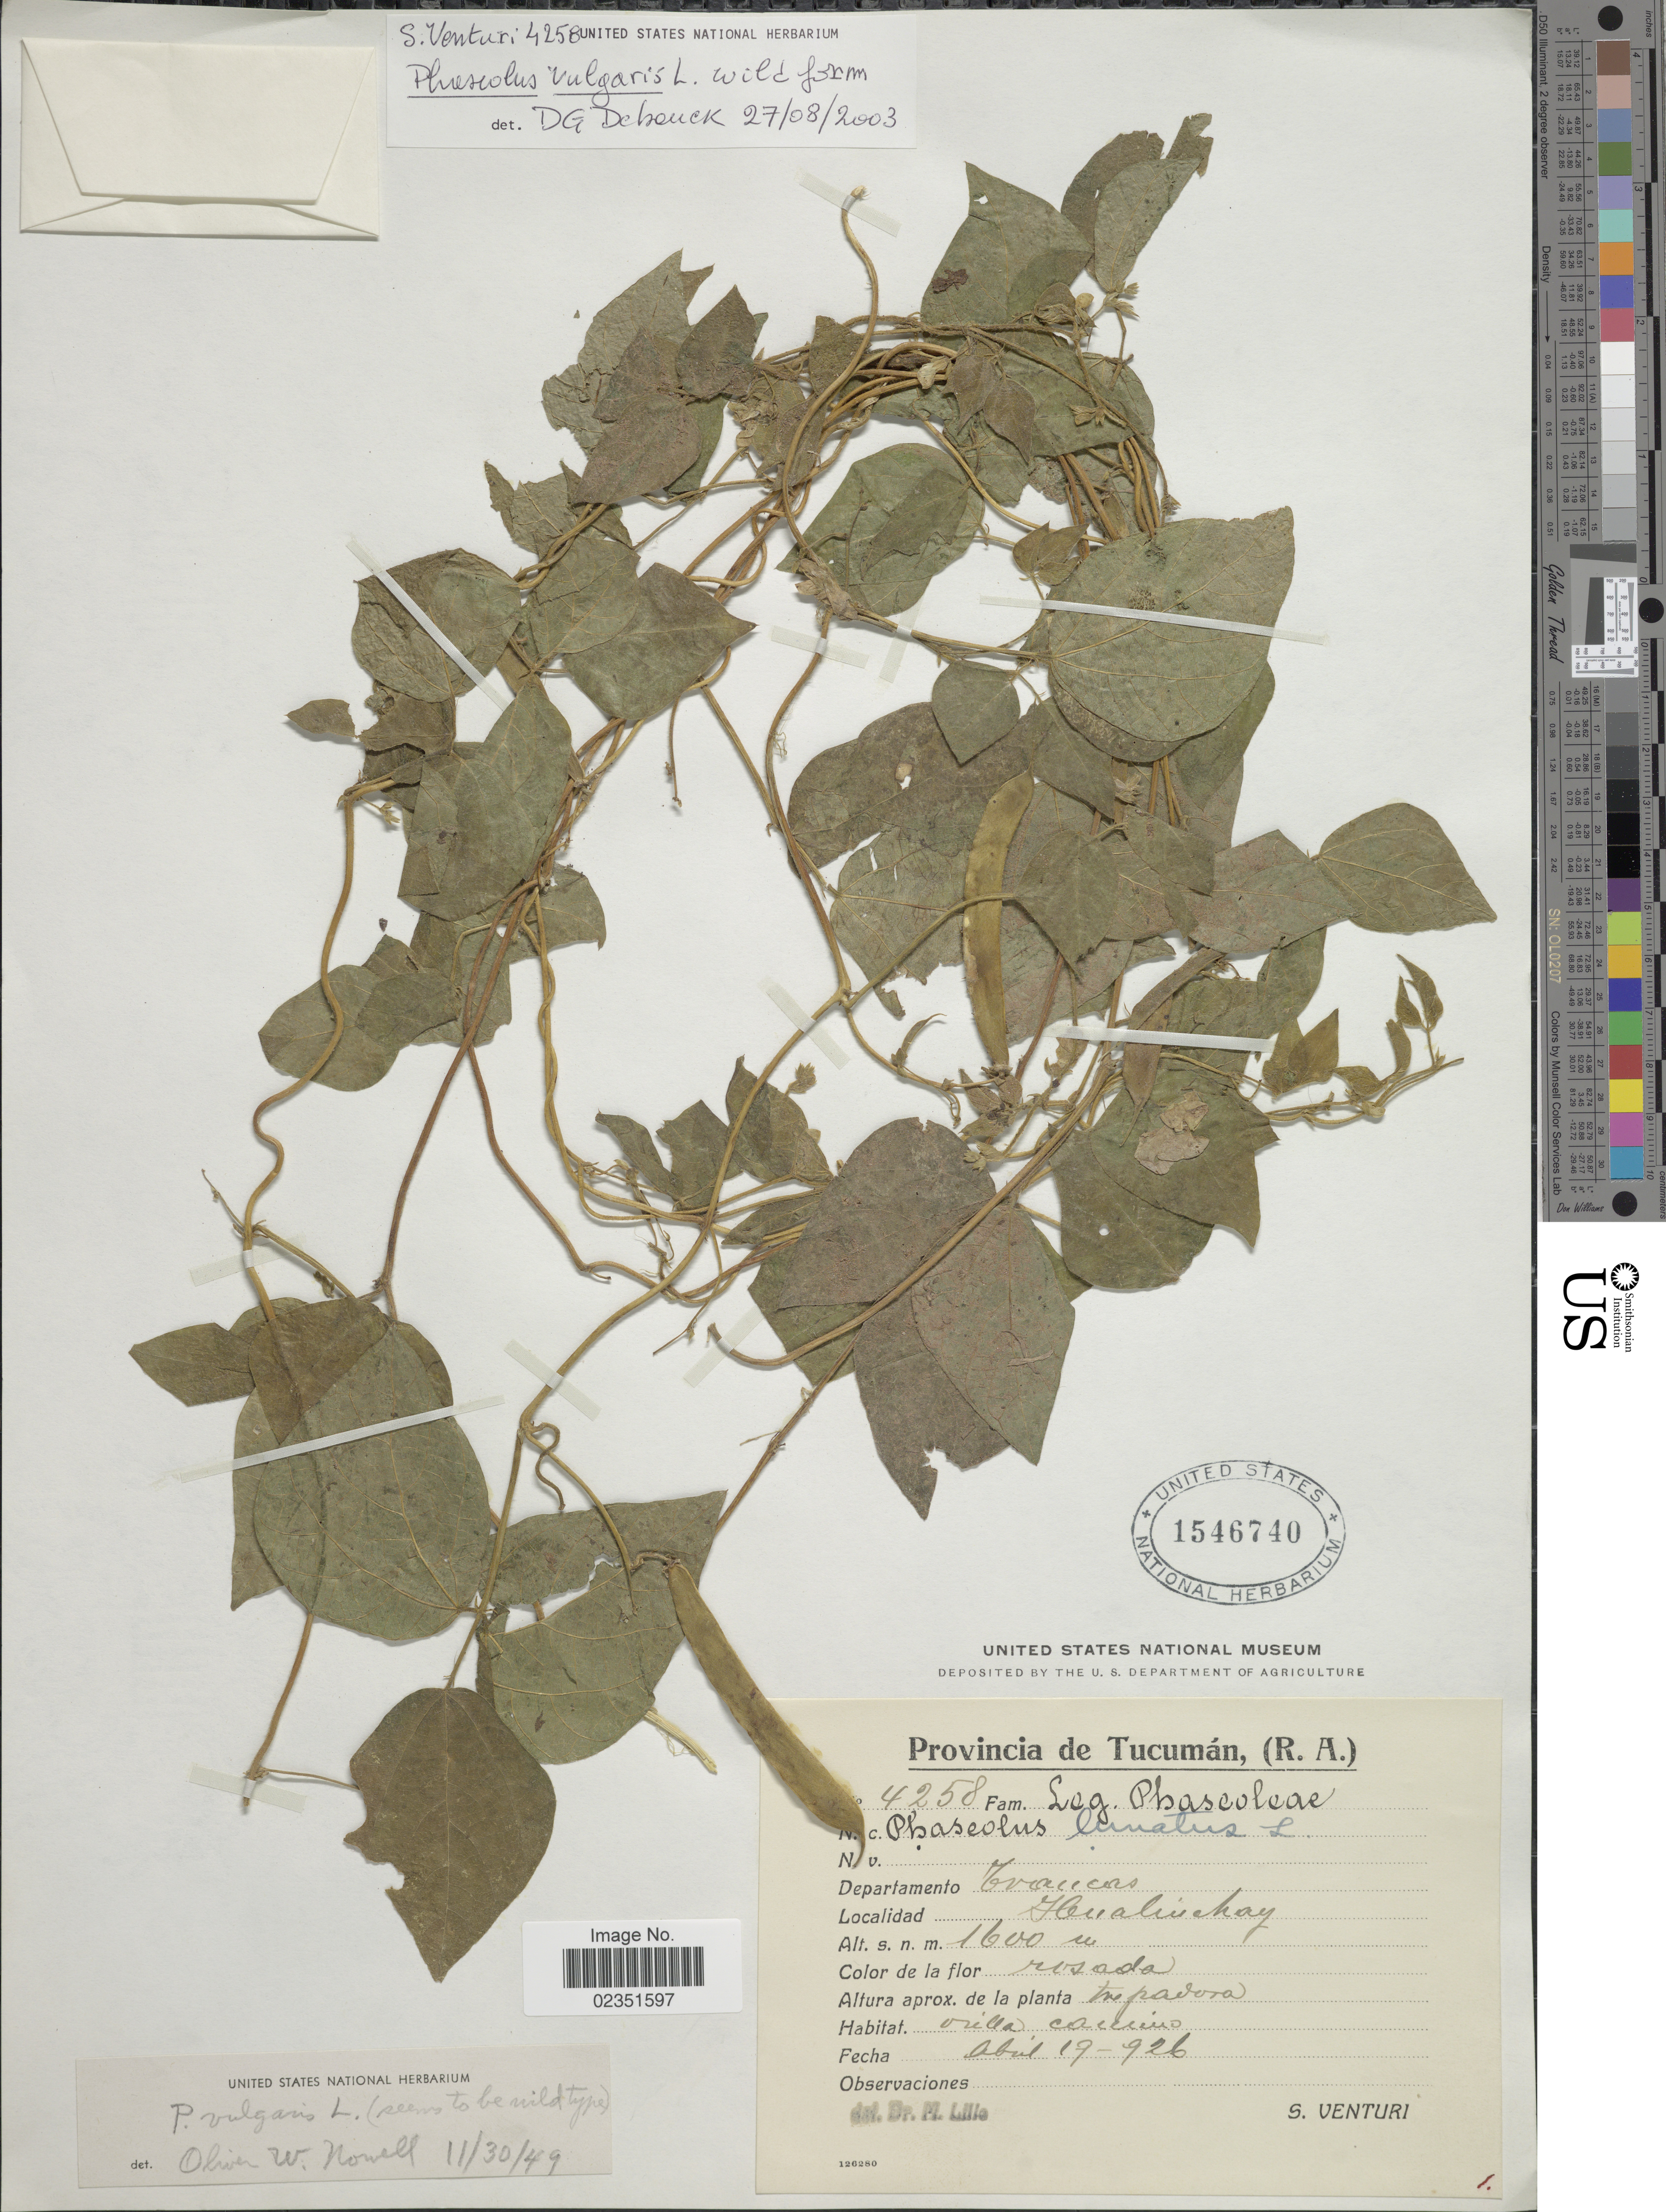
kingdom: Plantae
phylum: Tracheophyta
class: Magnoliopsida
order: Fabales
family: Fabaceae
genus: Phaseolus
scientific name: Phaseolus vulgaris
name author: L.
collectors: S. Venturi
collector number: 4258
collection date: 1926-04-19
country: Argentina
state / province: Tucuman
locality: Departamento Trancas, Hualinchay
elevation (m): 1600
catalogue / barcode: US 1546740